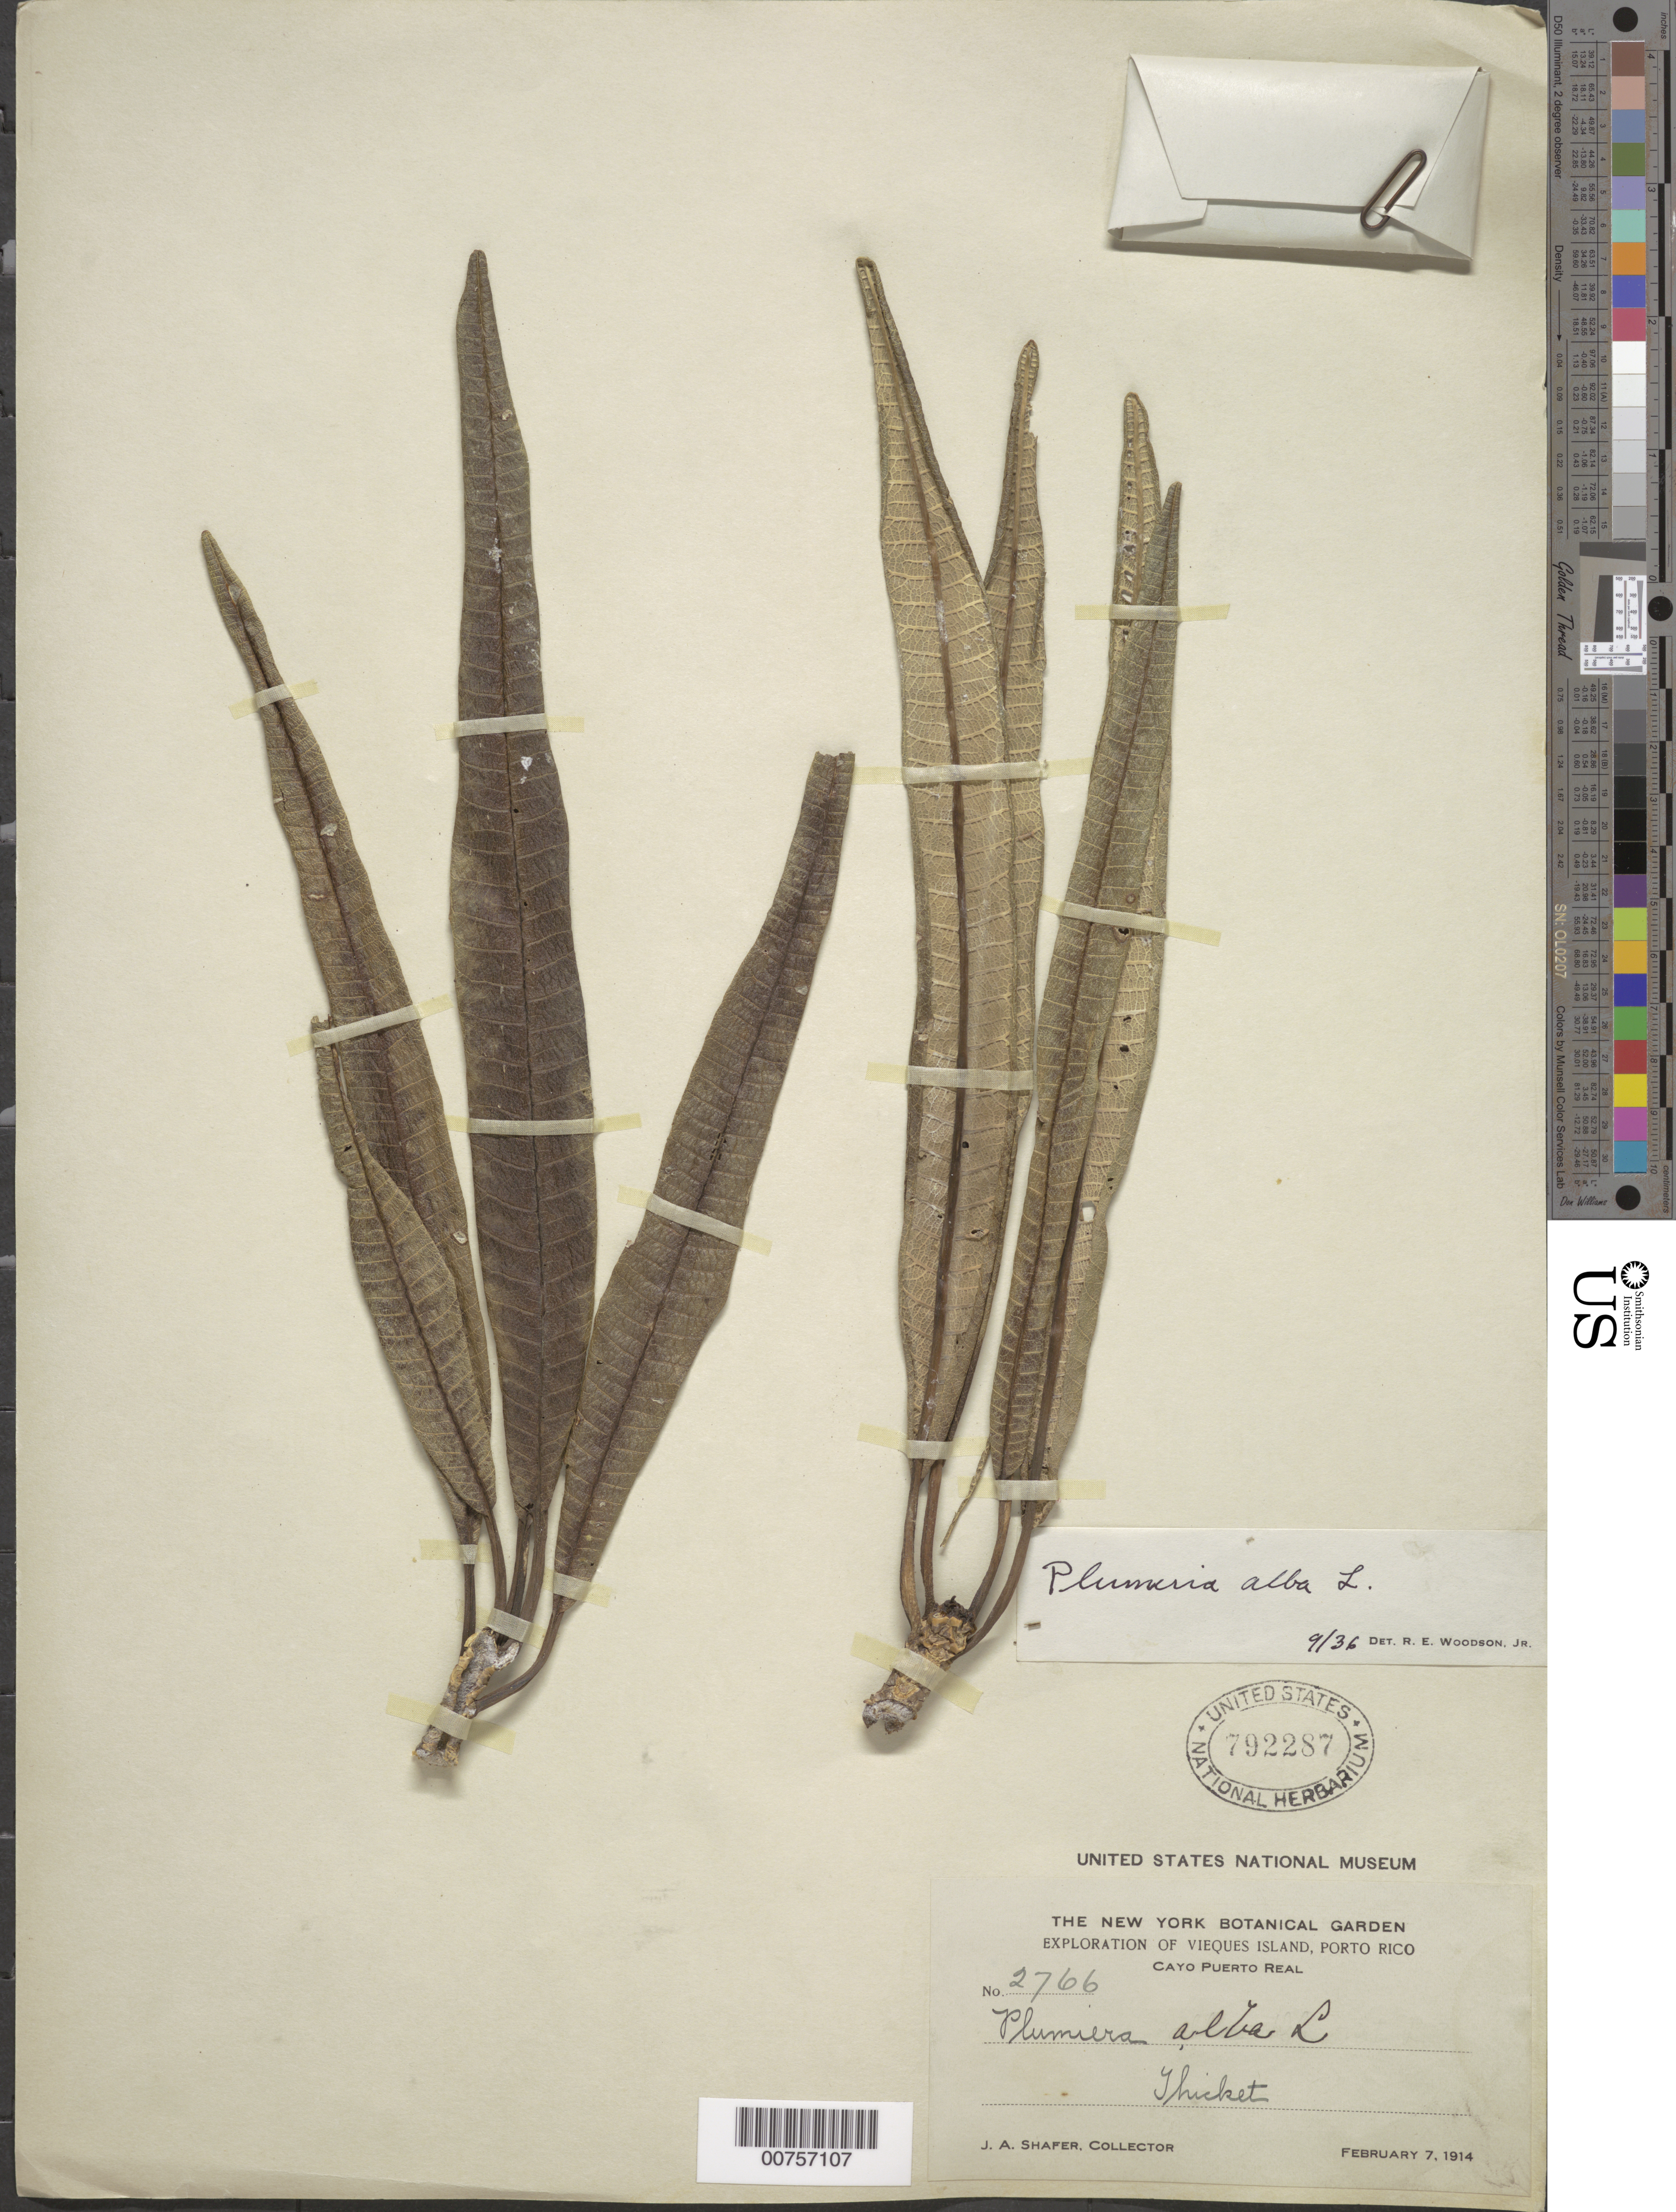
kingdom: Plantae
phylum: Tracheophyta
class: Magnoliopsida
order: Gentianales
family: Apocynaceae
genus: Plumeria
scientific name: Plumeria alba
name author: L.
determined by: Woodson, R. E., Jr.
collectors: J. A. Shafer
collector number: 2766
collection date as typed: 07 Feb 1914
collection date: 1914-02-07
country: Puerto Rico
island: Vieques I.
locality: Cayo Puerto Real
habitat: Thicket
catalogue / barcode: US 792287